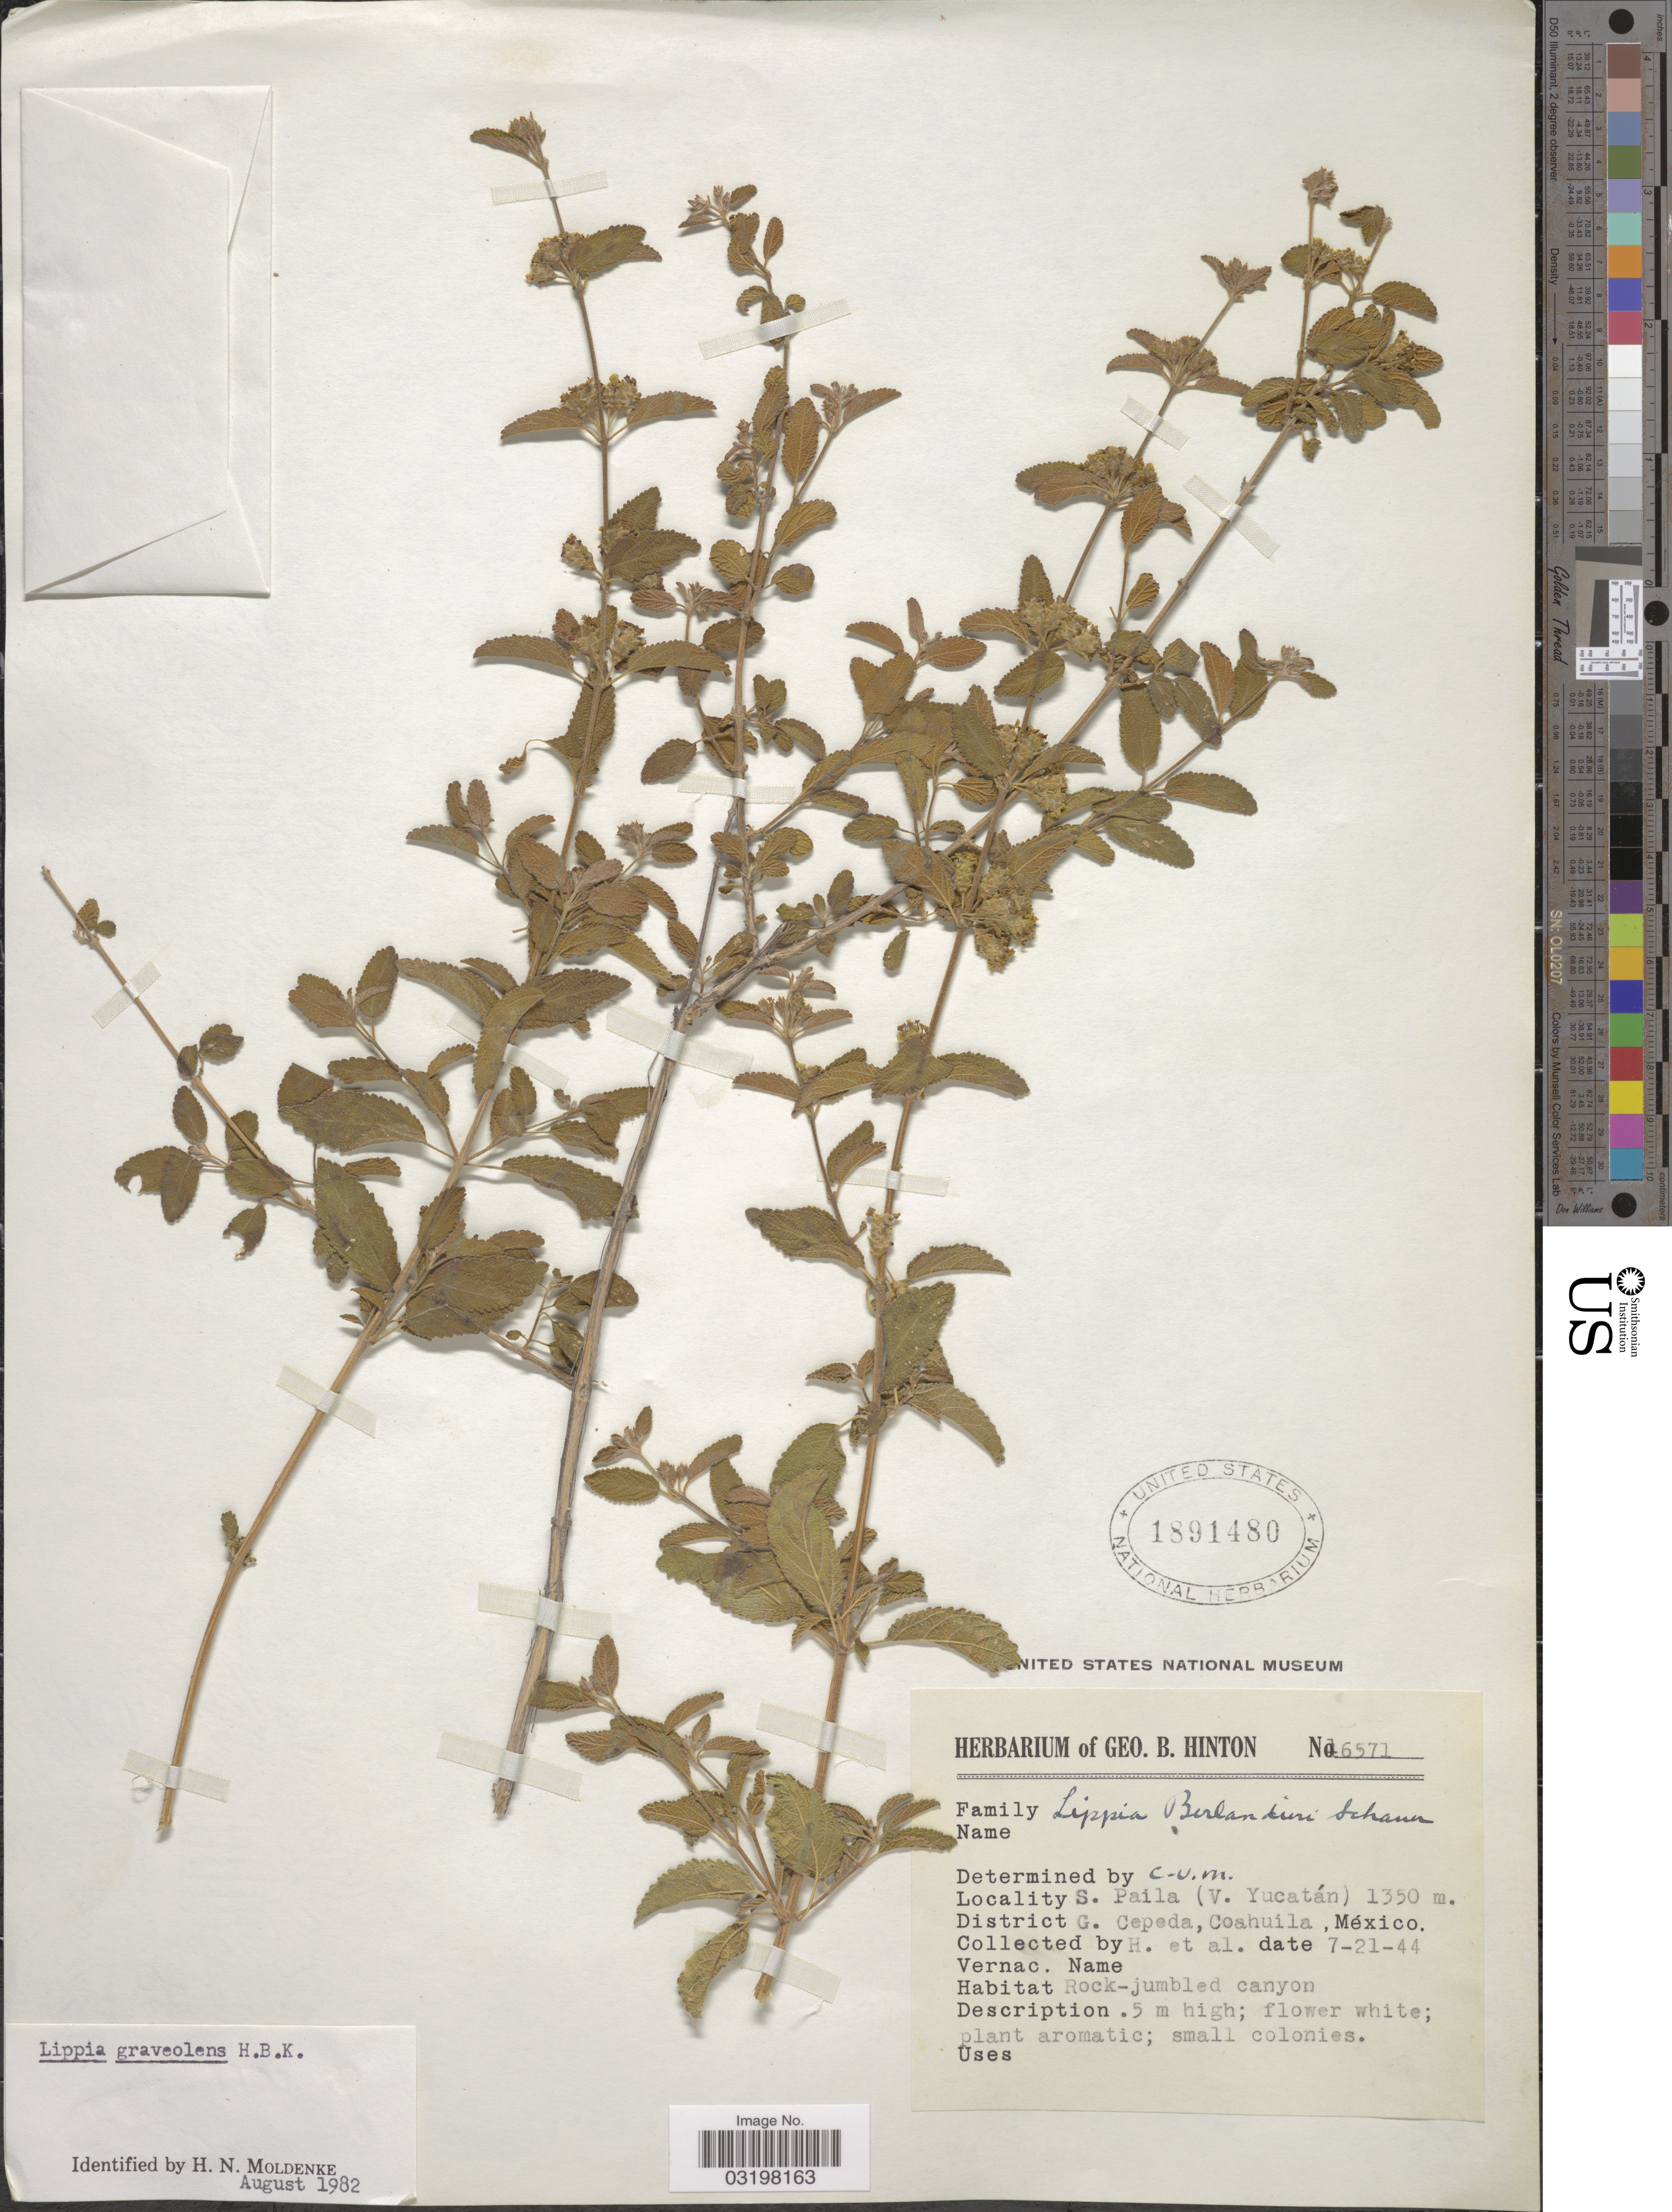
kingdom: Plantae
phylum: Tracheophyta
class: Magnoliopsida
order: Lamiales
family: Verbenaceae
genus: Lippia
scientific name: Lippia graveolens f. graveolens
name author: Kunth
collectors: G. B. Hinton & et al.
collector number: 6571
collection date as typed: Transcribed d/m/y: 21/7/44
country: Mexico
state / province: Coahuila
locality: S. Paila (V. Yucatán). District G. Cepeda. Rock-jumbled canyon.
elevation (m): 1350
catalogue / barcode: US 1891480